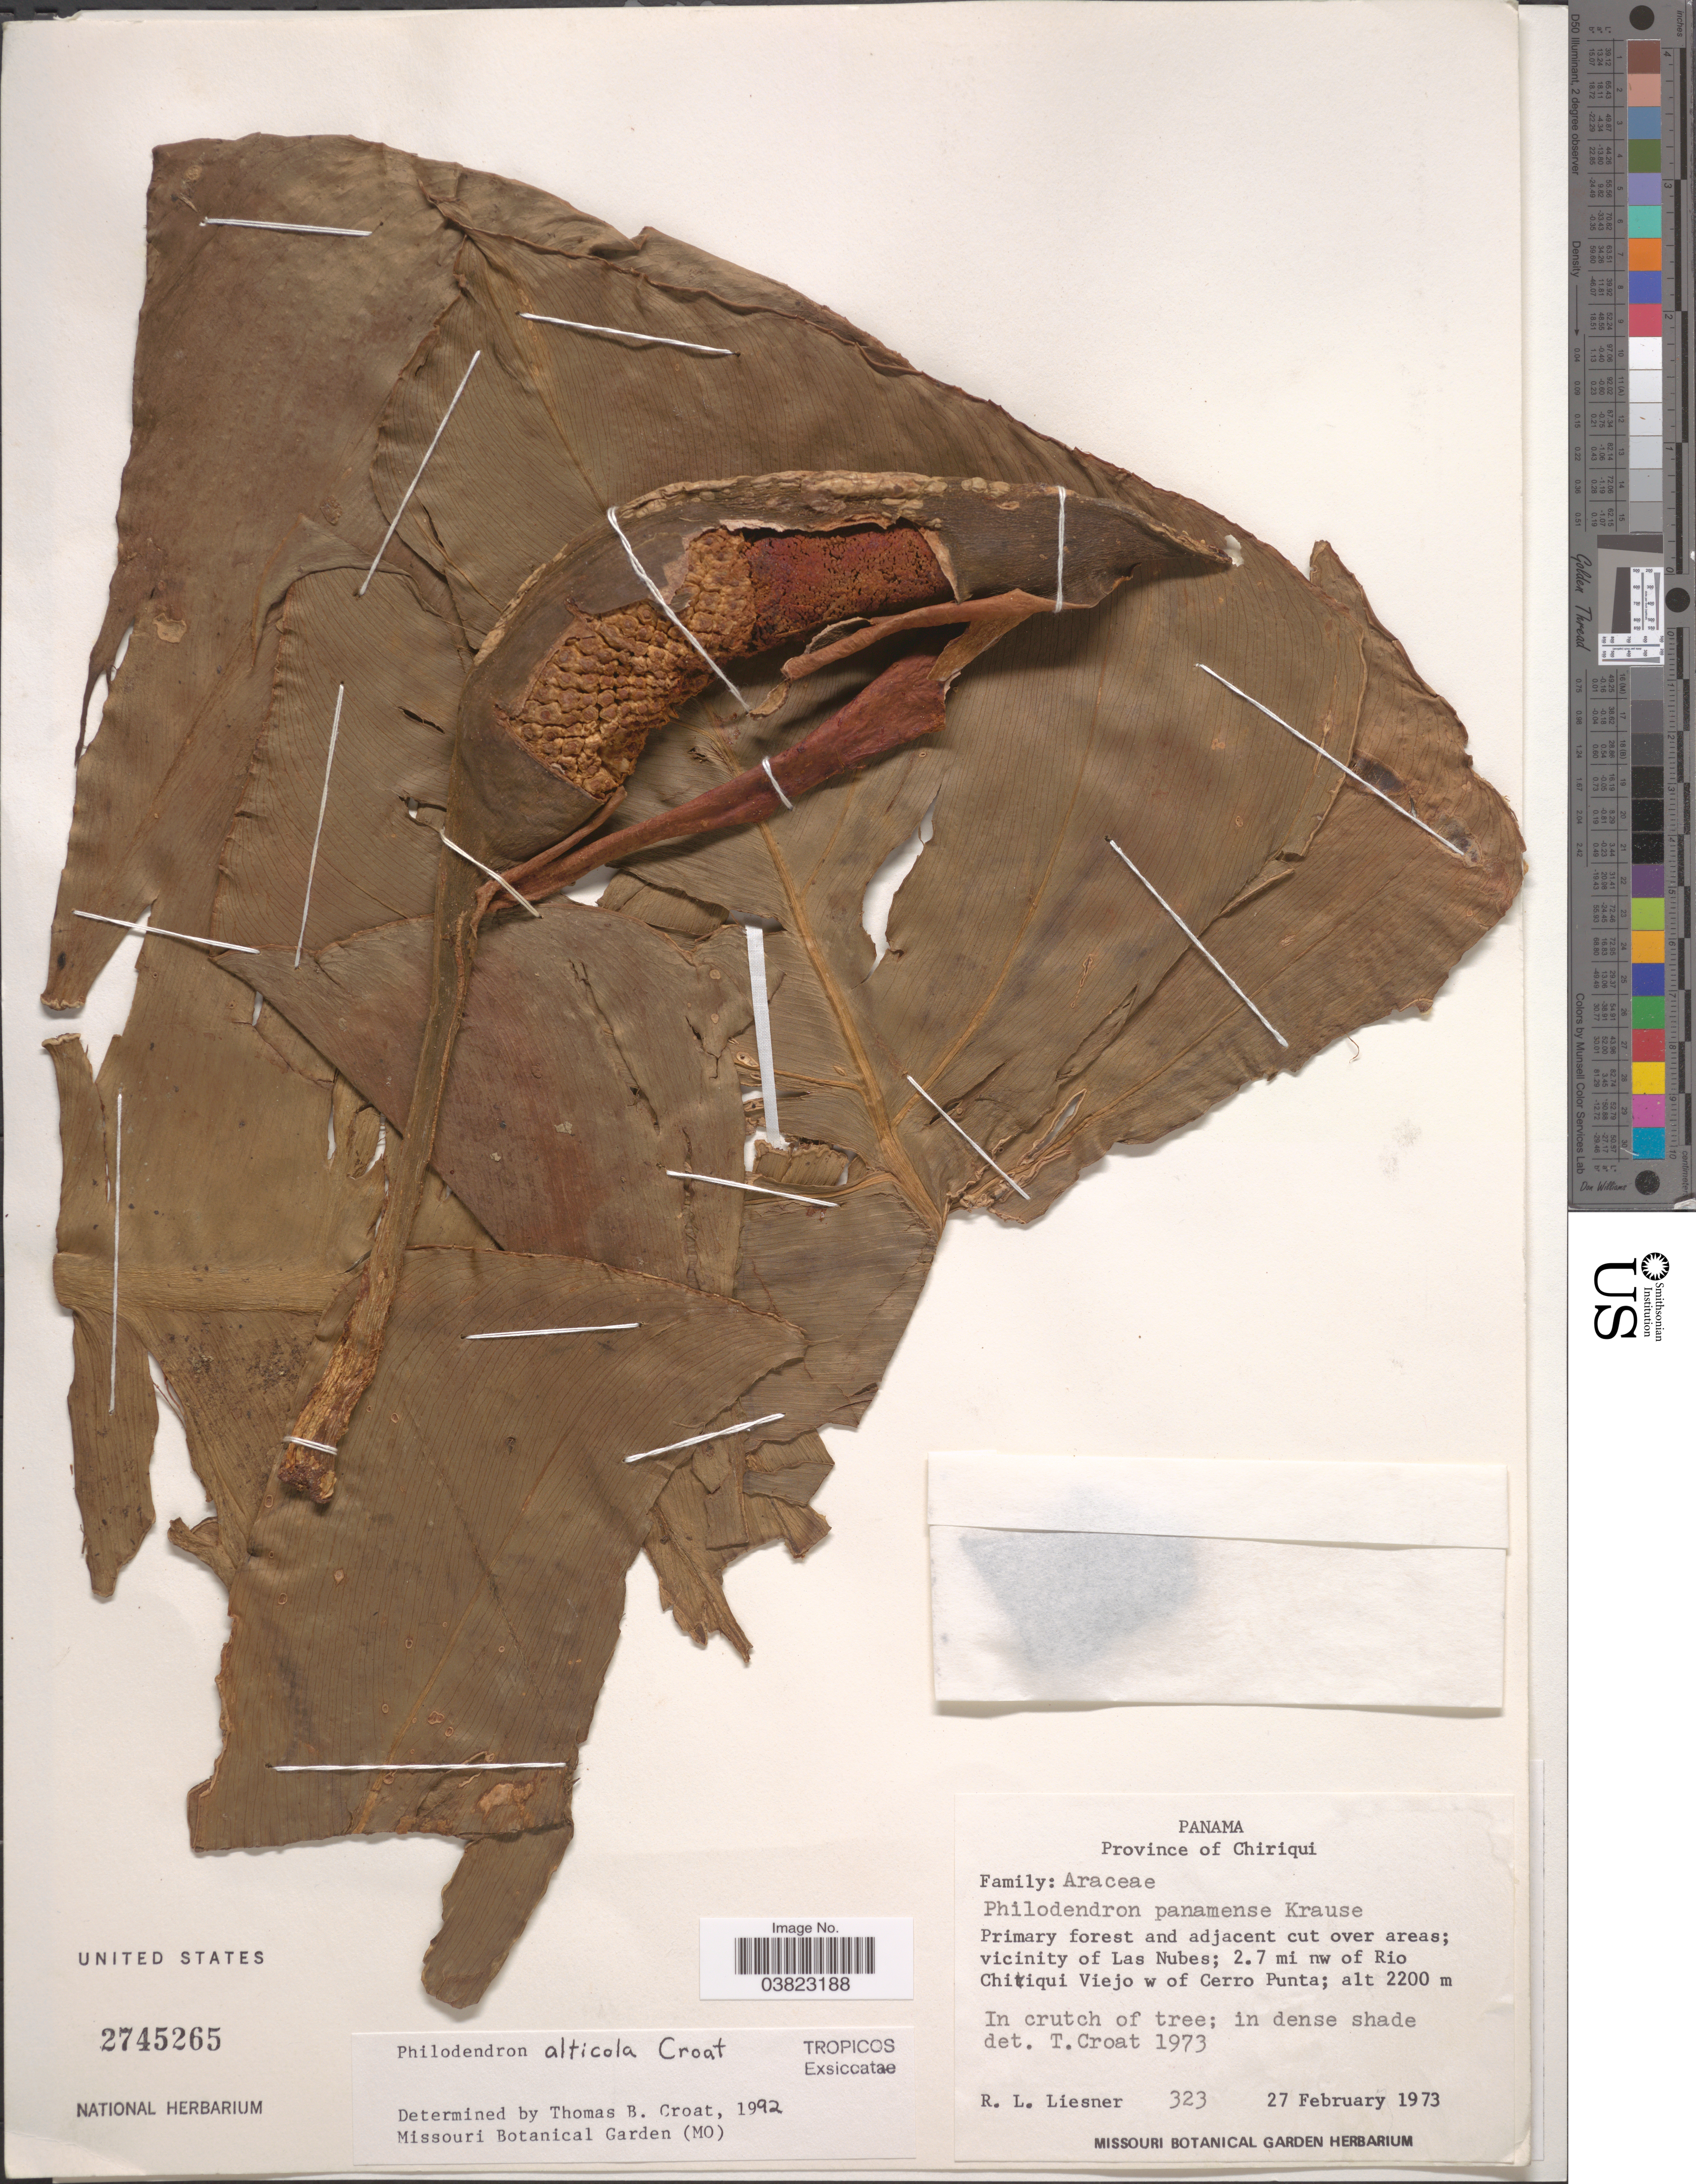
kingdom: Plantae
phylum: Tracheophyta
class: Liliopsida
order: Alismatales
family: Araceae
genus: Philodendron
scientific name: Philodendron alticola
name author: Croat & Grayum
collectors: R. L. Liesner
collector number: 323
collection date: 1973-02-27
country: Panama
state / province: Chiriqui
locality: Primary forest and adjacent cut over areas; vicinity of Las Nubes; 2.7 mi nw of Rio Chiriqui Viejo w of Cerro Punta.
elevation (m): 2200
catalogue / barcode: US 2745265